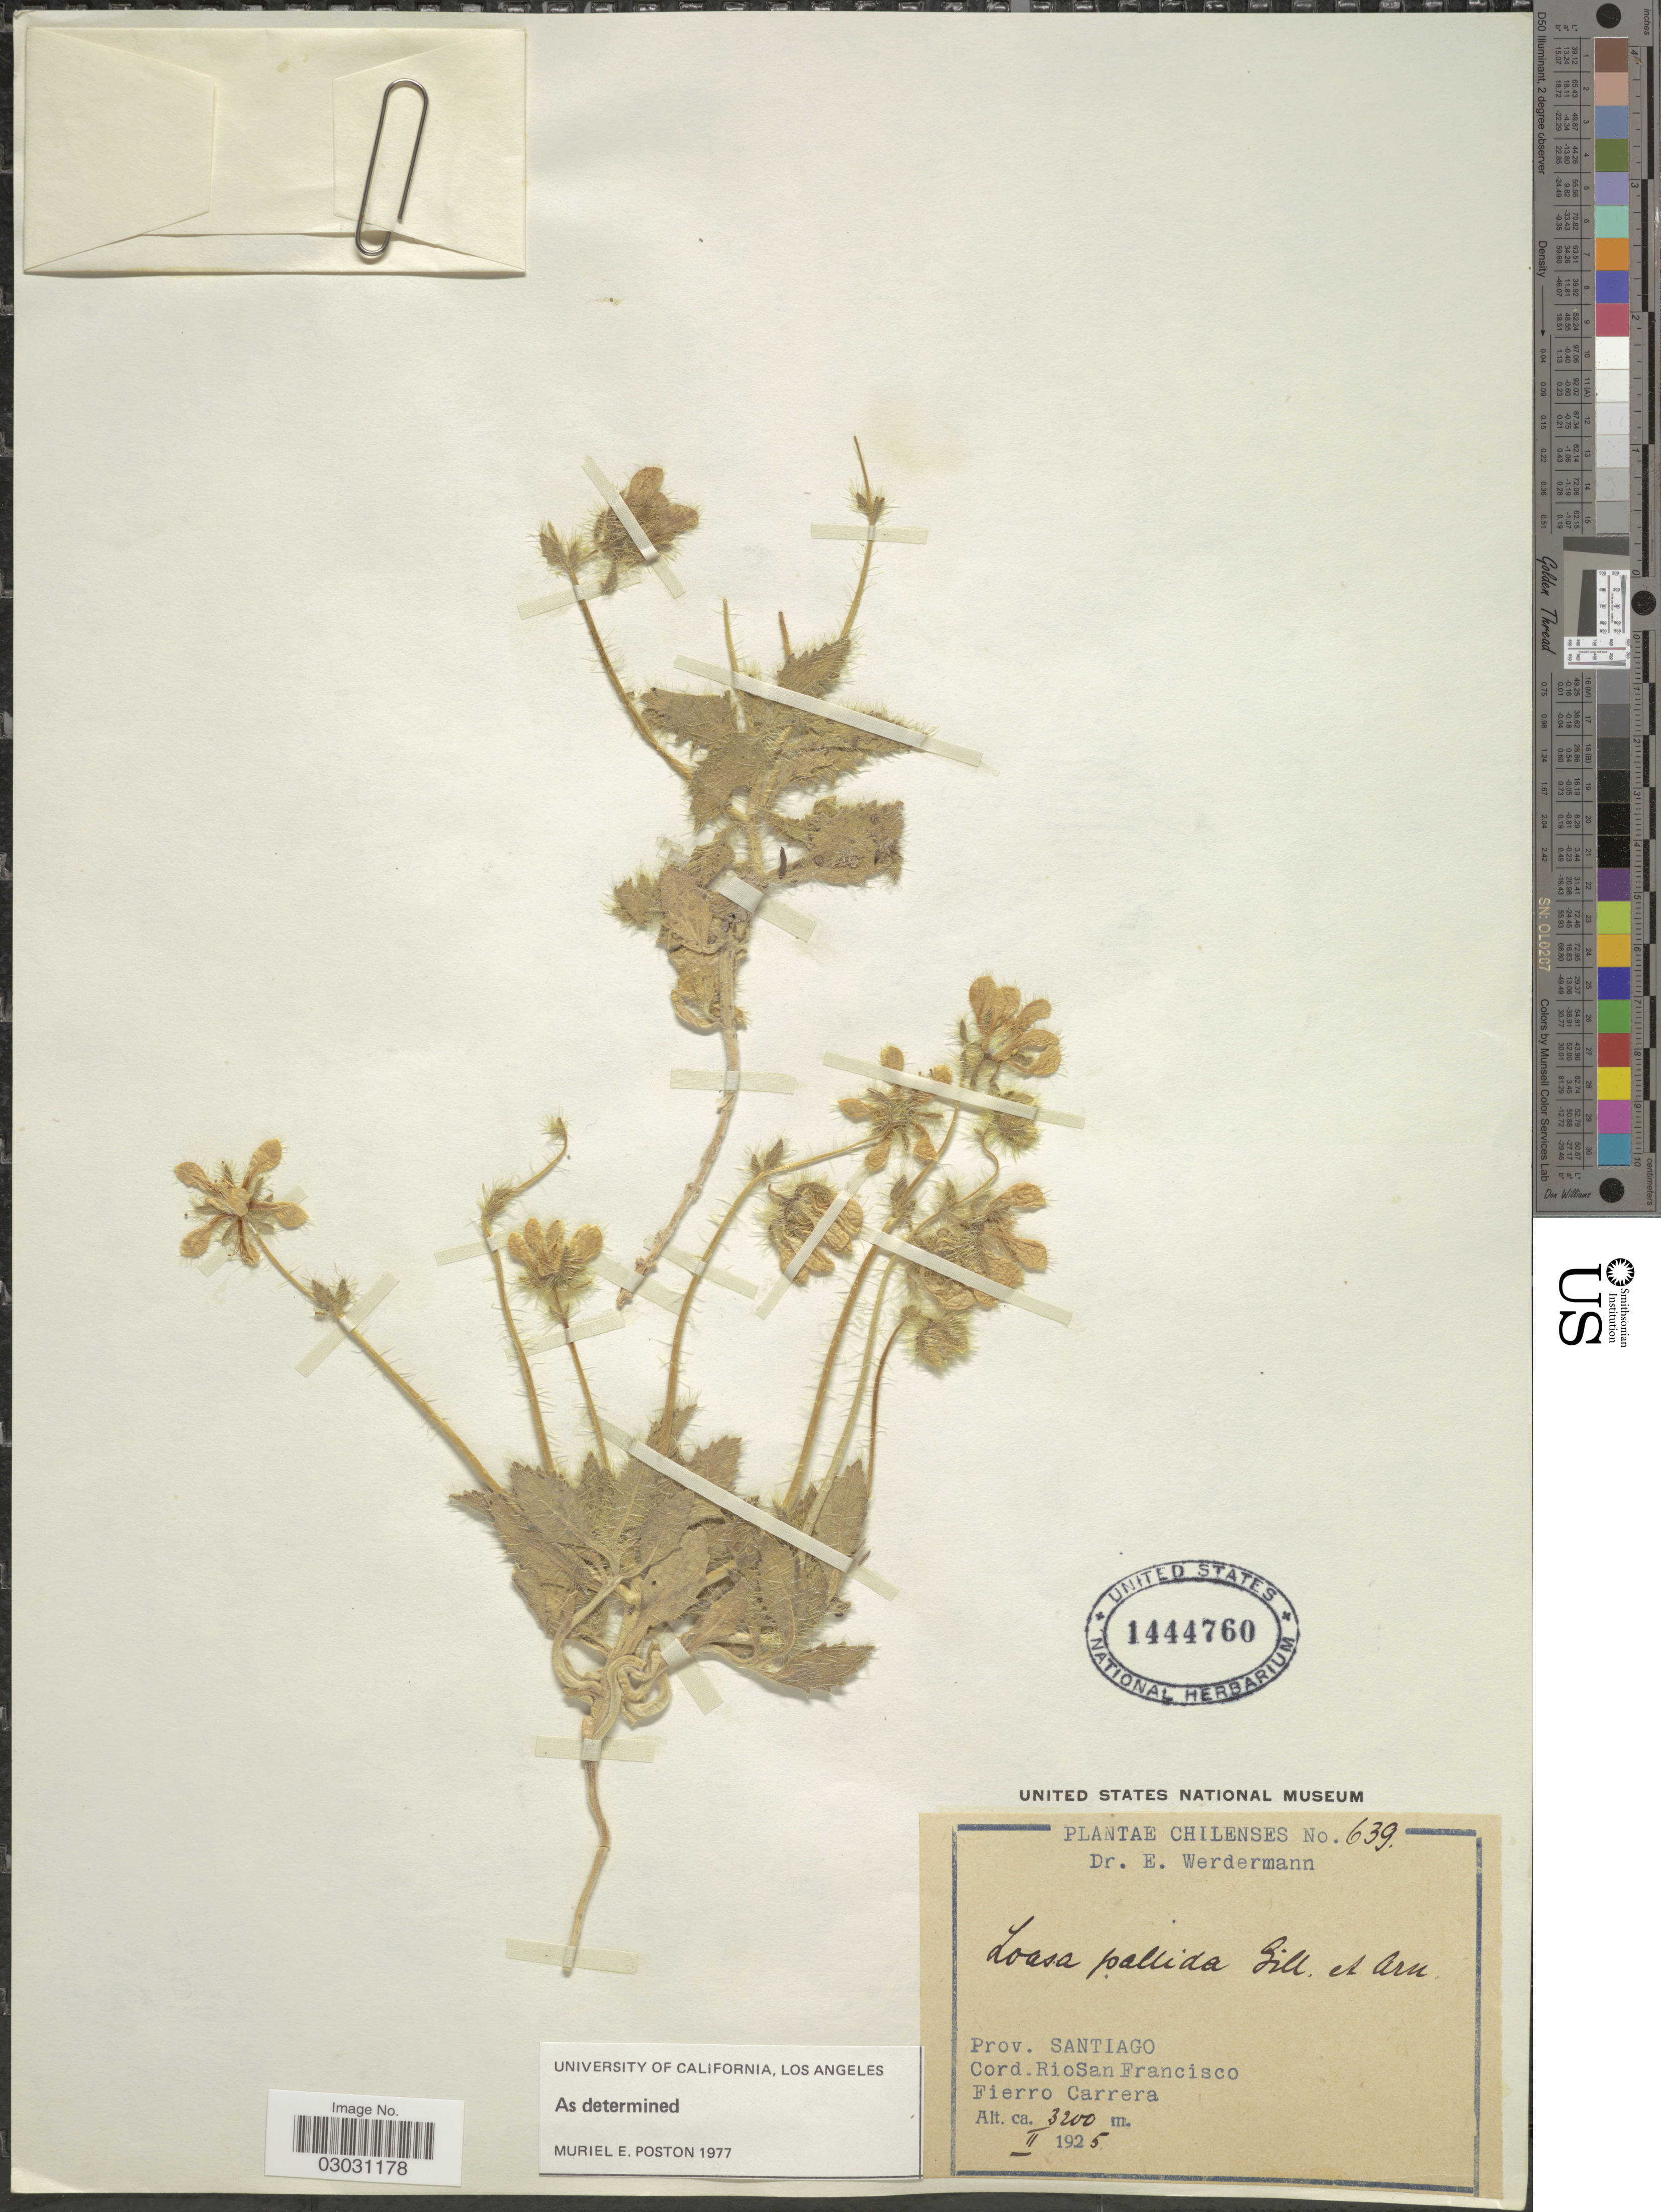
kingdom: Plantae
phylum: Tracheophyta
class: Magnoliopsida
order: Cornales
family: Loasaceae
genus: Loasa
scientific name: Loasa pallida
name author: Gillies ex Arn.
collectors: E. Werdermann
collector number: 639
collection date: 1925-02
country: Chile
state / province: Región Metropolitana (RM)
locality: Prov. Santiago, Cord. Rio San Francisco, Fierro Carrera.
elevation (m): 3200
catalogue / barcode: US 1444760